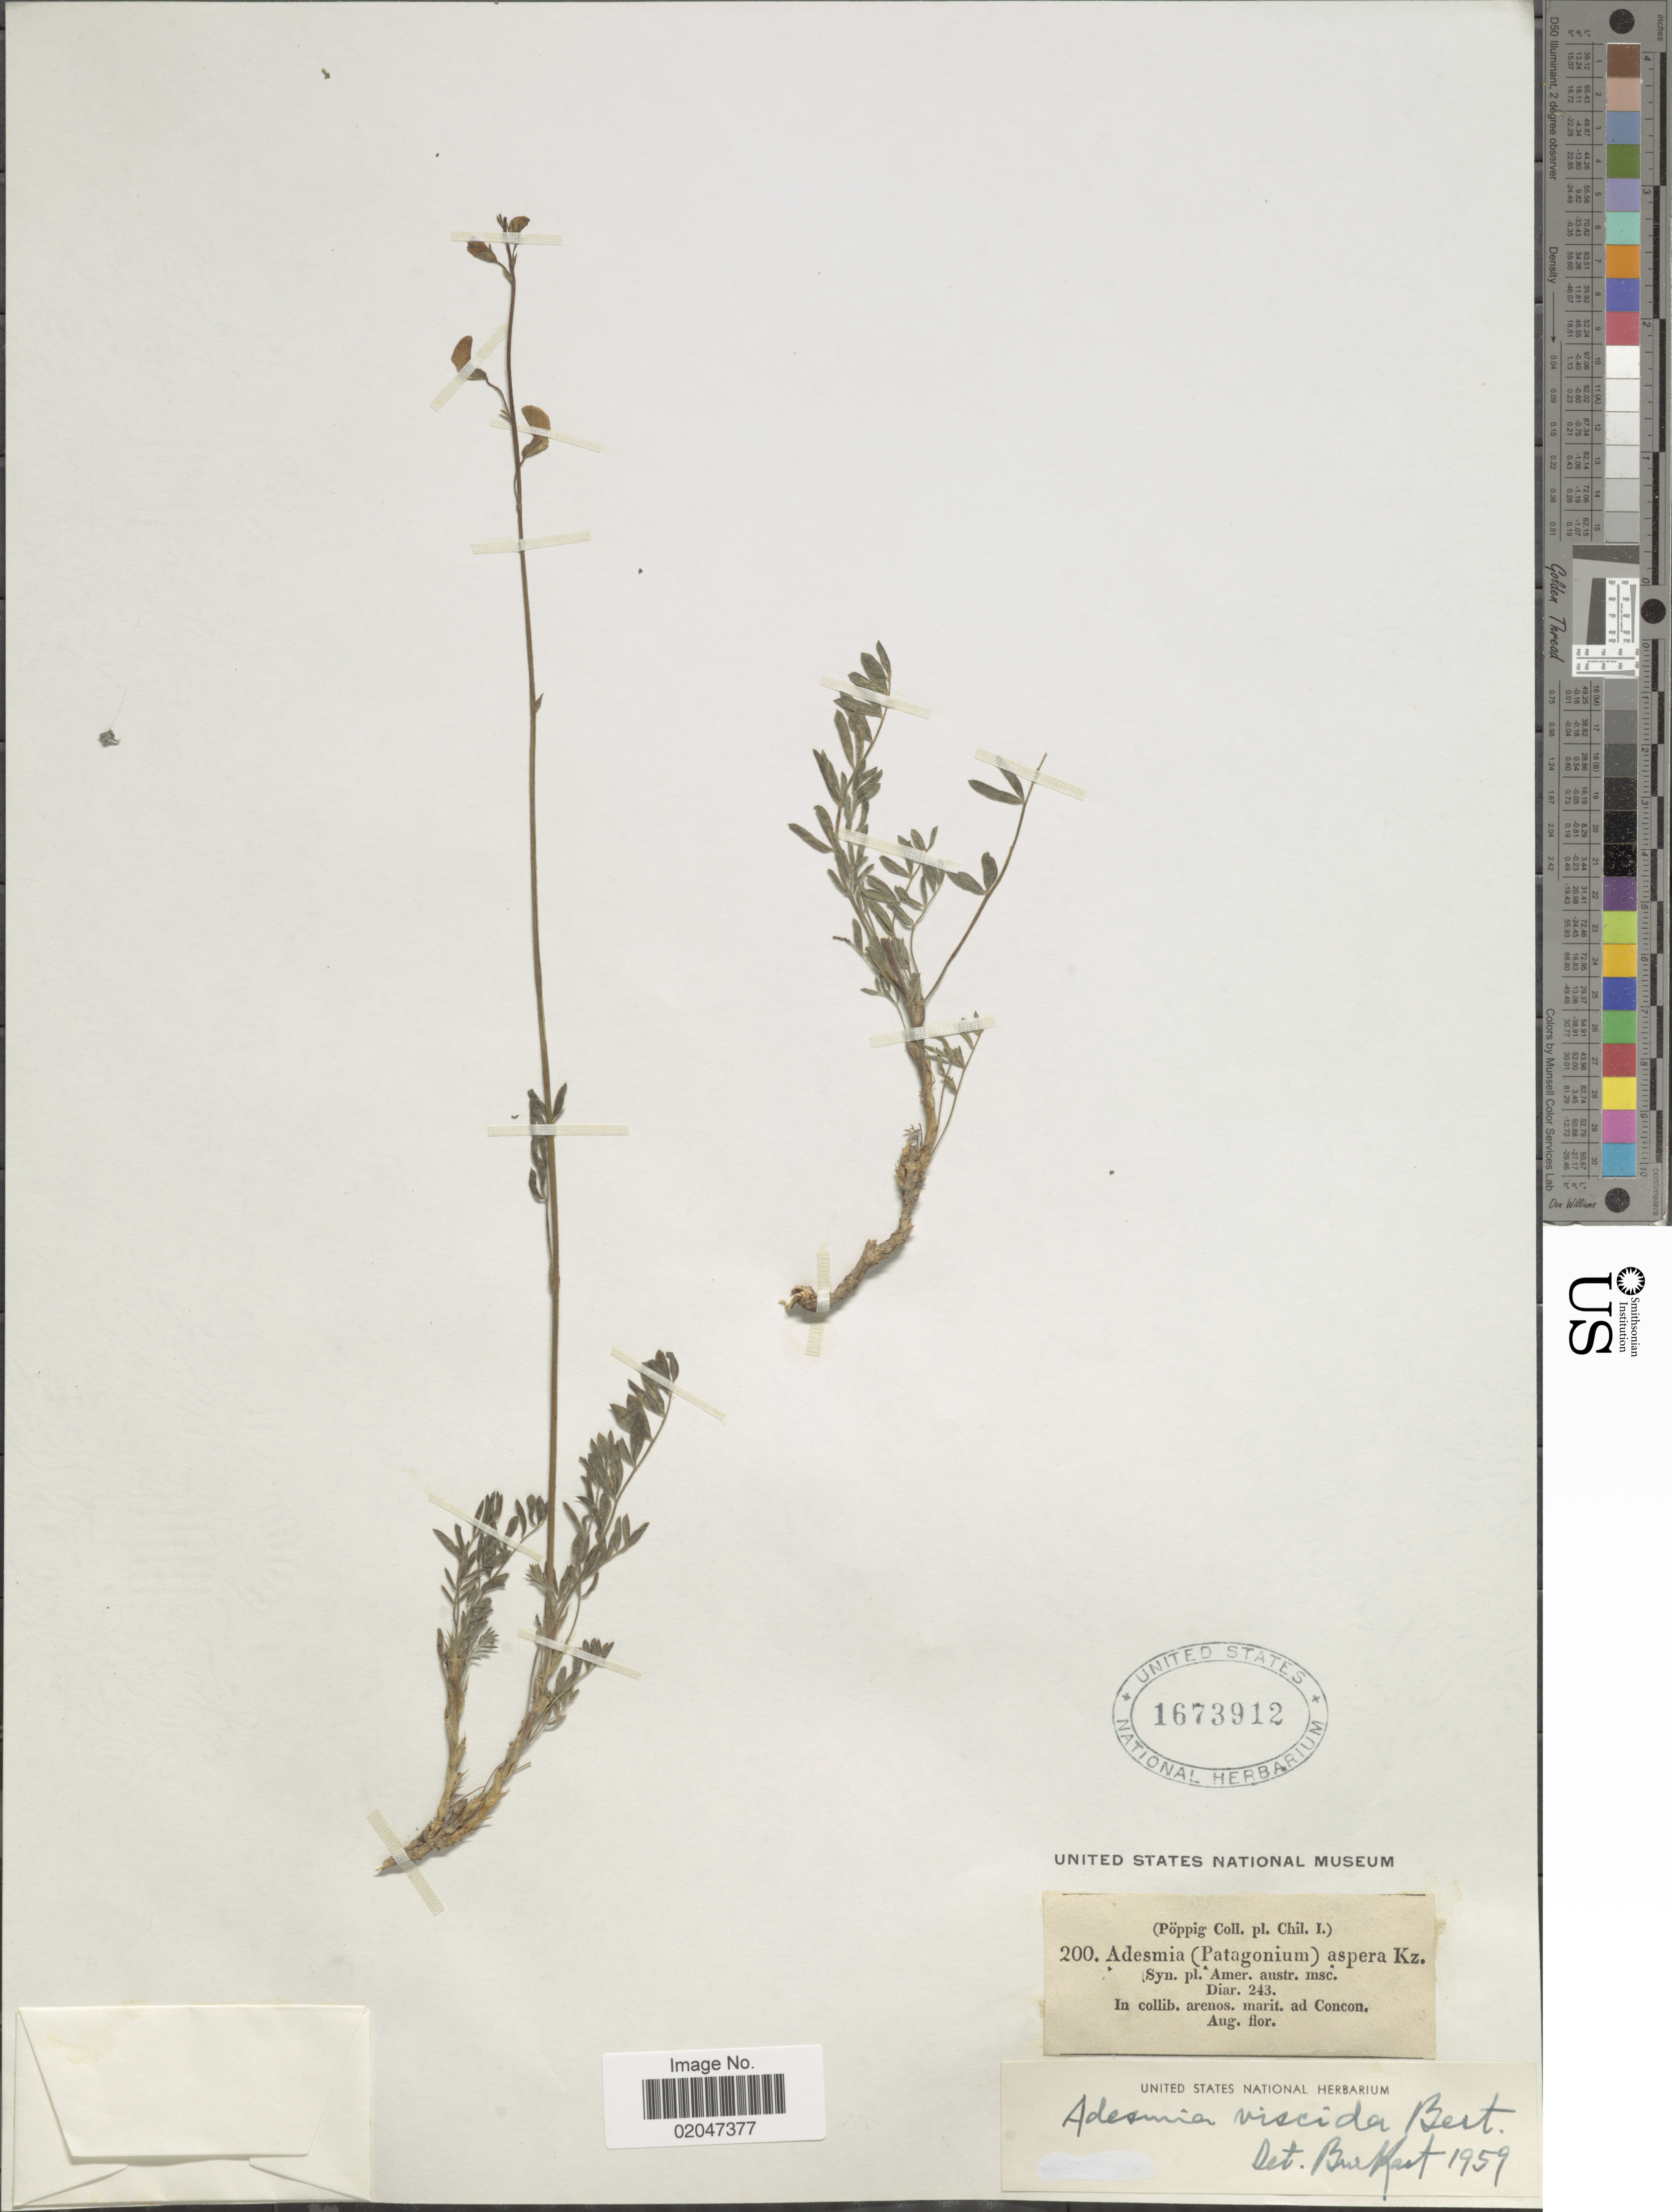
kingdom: Plantae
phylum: Tracheophyta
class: Magnoliopsida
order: Fabales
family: Fabaceae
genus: Adesmia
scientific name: Adesmia viscida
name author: Bertero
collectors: -. Poppig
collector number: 200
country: Chile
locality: Chil. I. Syn. pl. Amer. austr. msc. Diar. 243. In collib. arenos. marit. ad Concon. Aug. flor.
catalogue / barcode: US 1673912